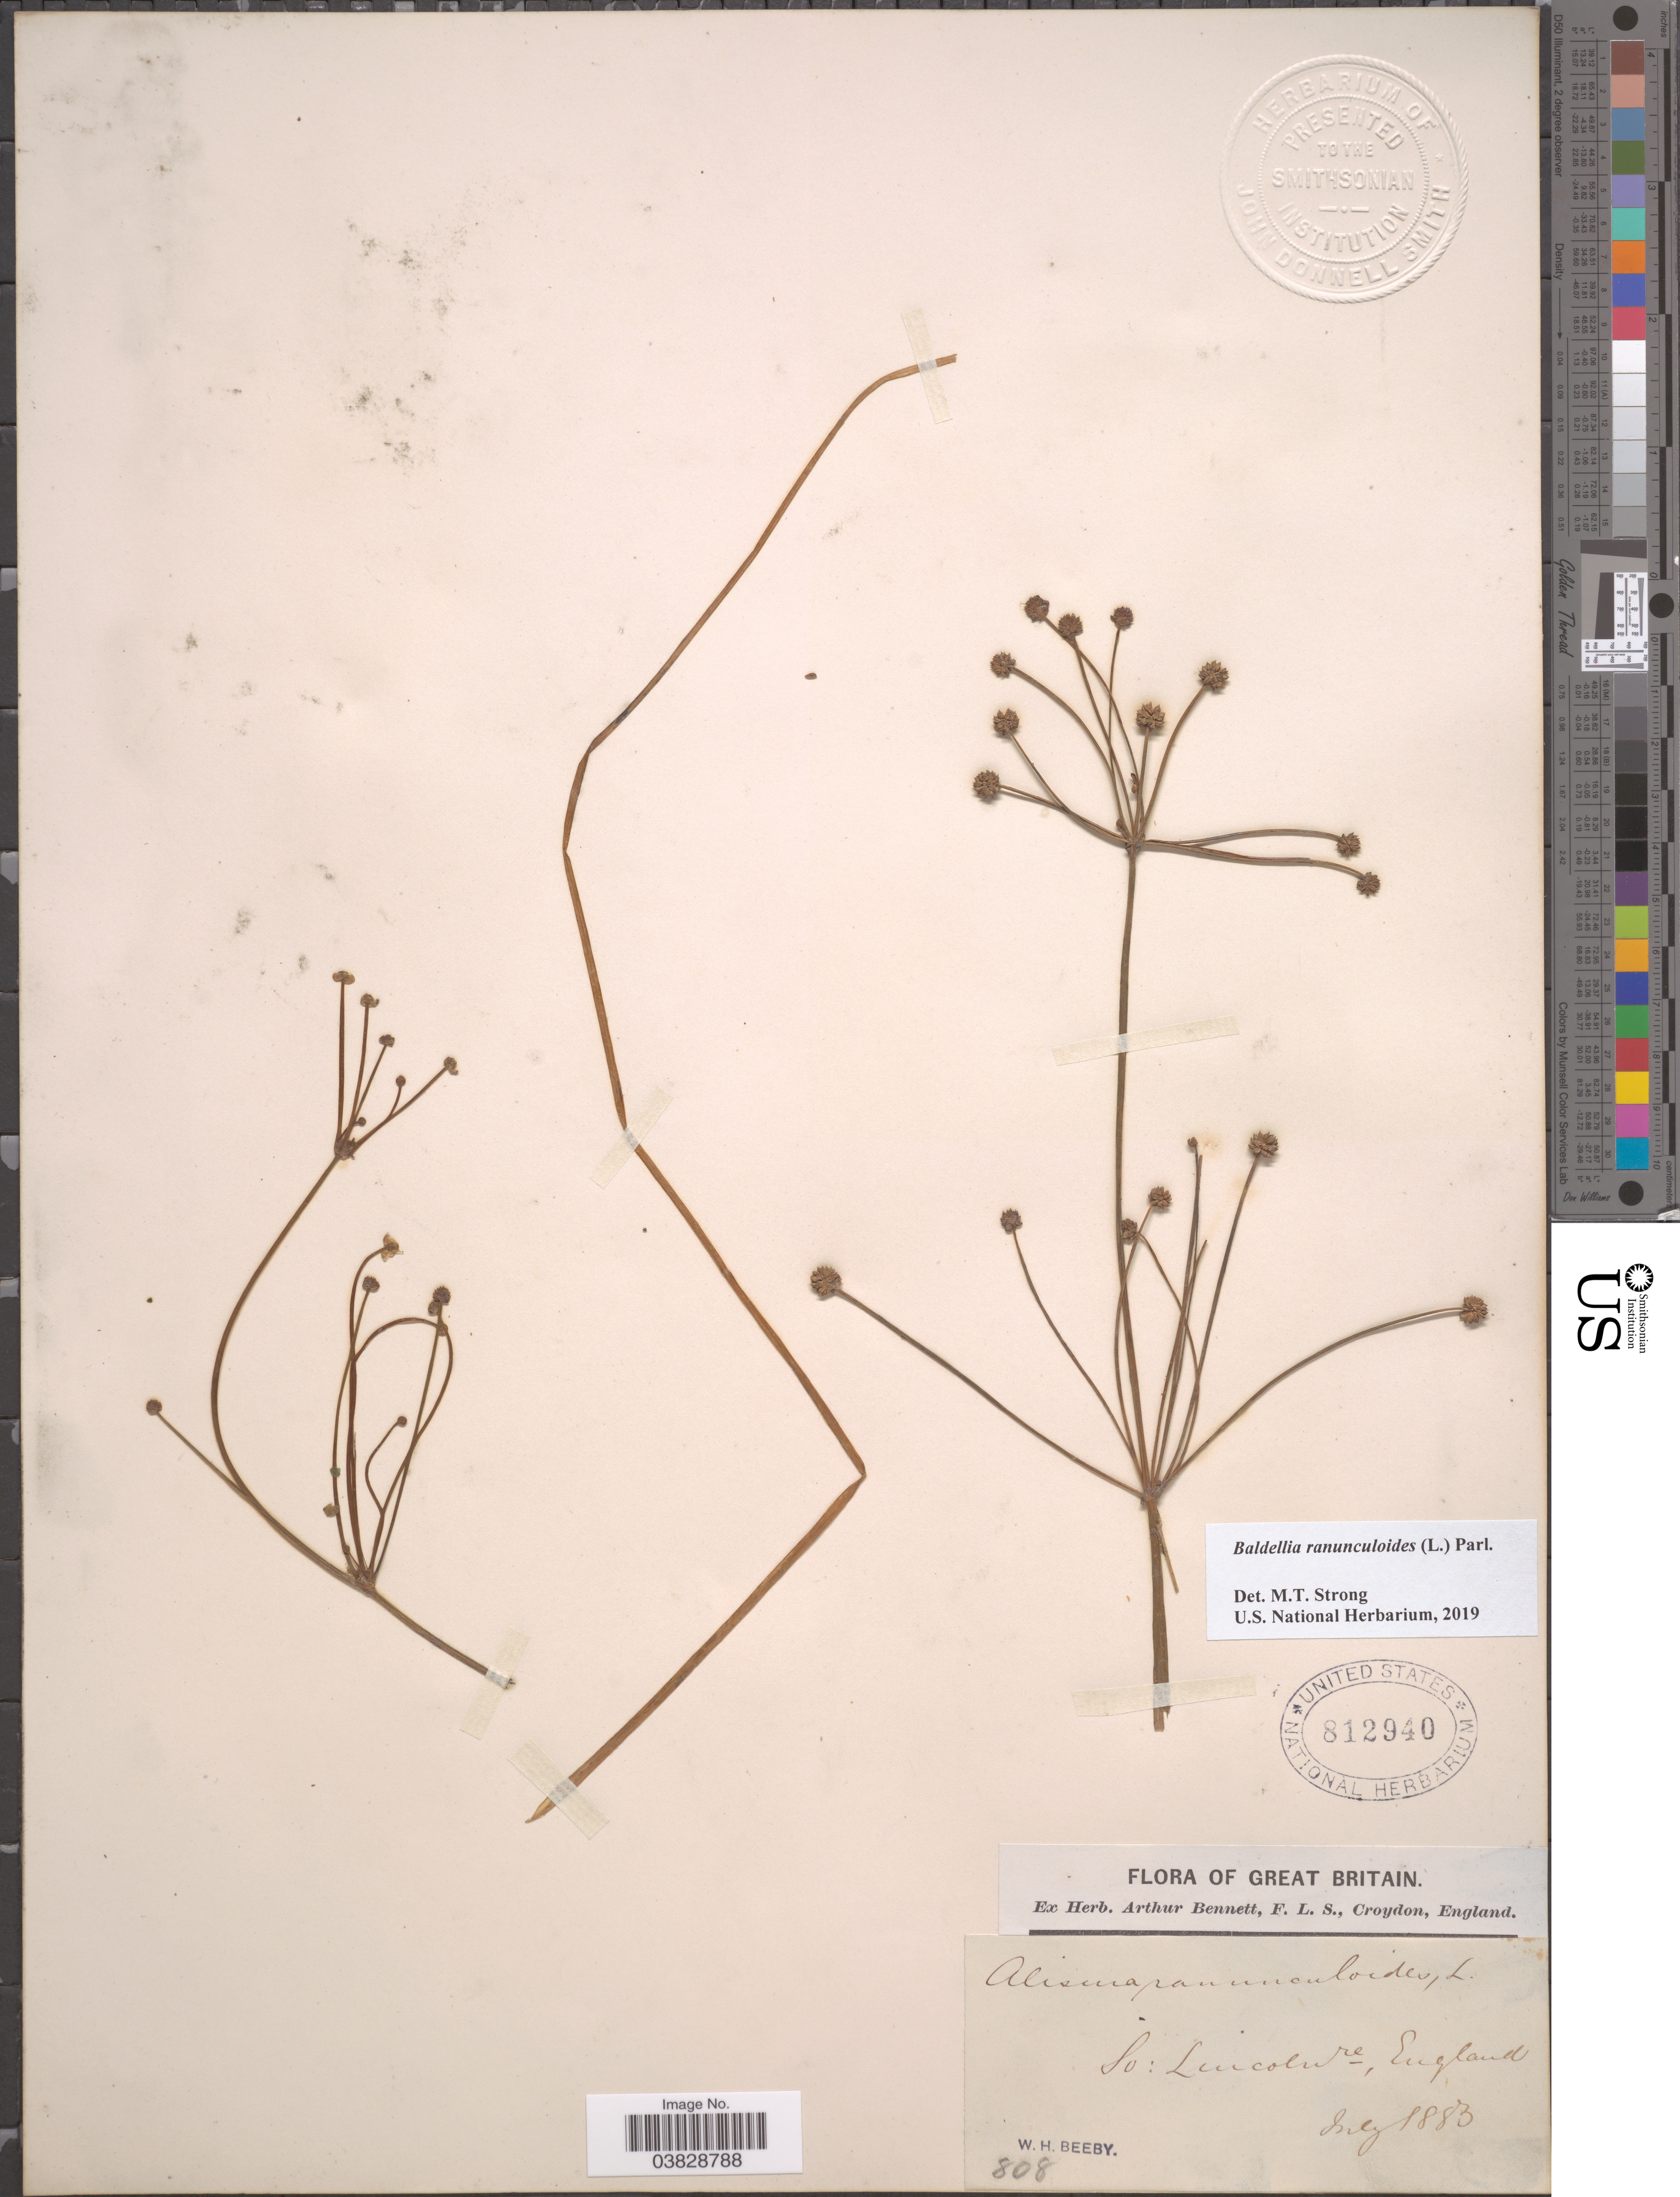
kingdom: Plantae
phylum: Tracheophyta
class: Liliopsida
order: Alismatales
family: Alismataceae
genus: Baldellia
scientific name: Baldellia ranunculoides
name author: (L.) Parl.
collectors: W. Beeby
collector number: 808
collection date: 1883-07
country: United Kingdom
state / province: England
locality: Great Britain. So: Lincolnre.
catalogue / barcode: US 812940